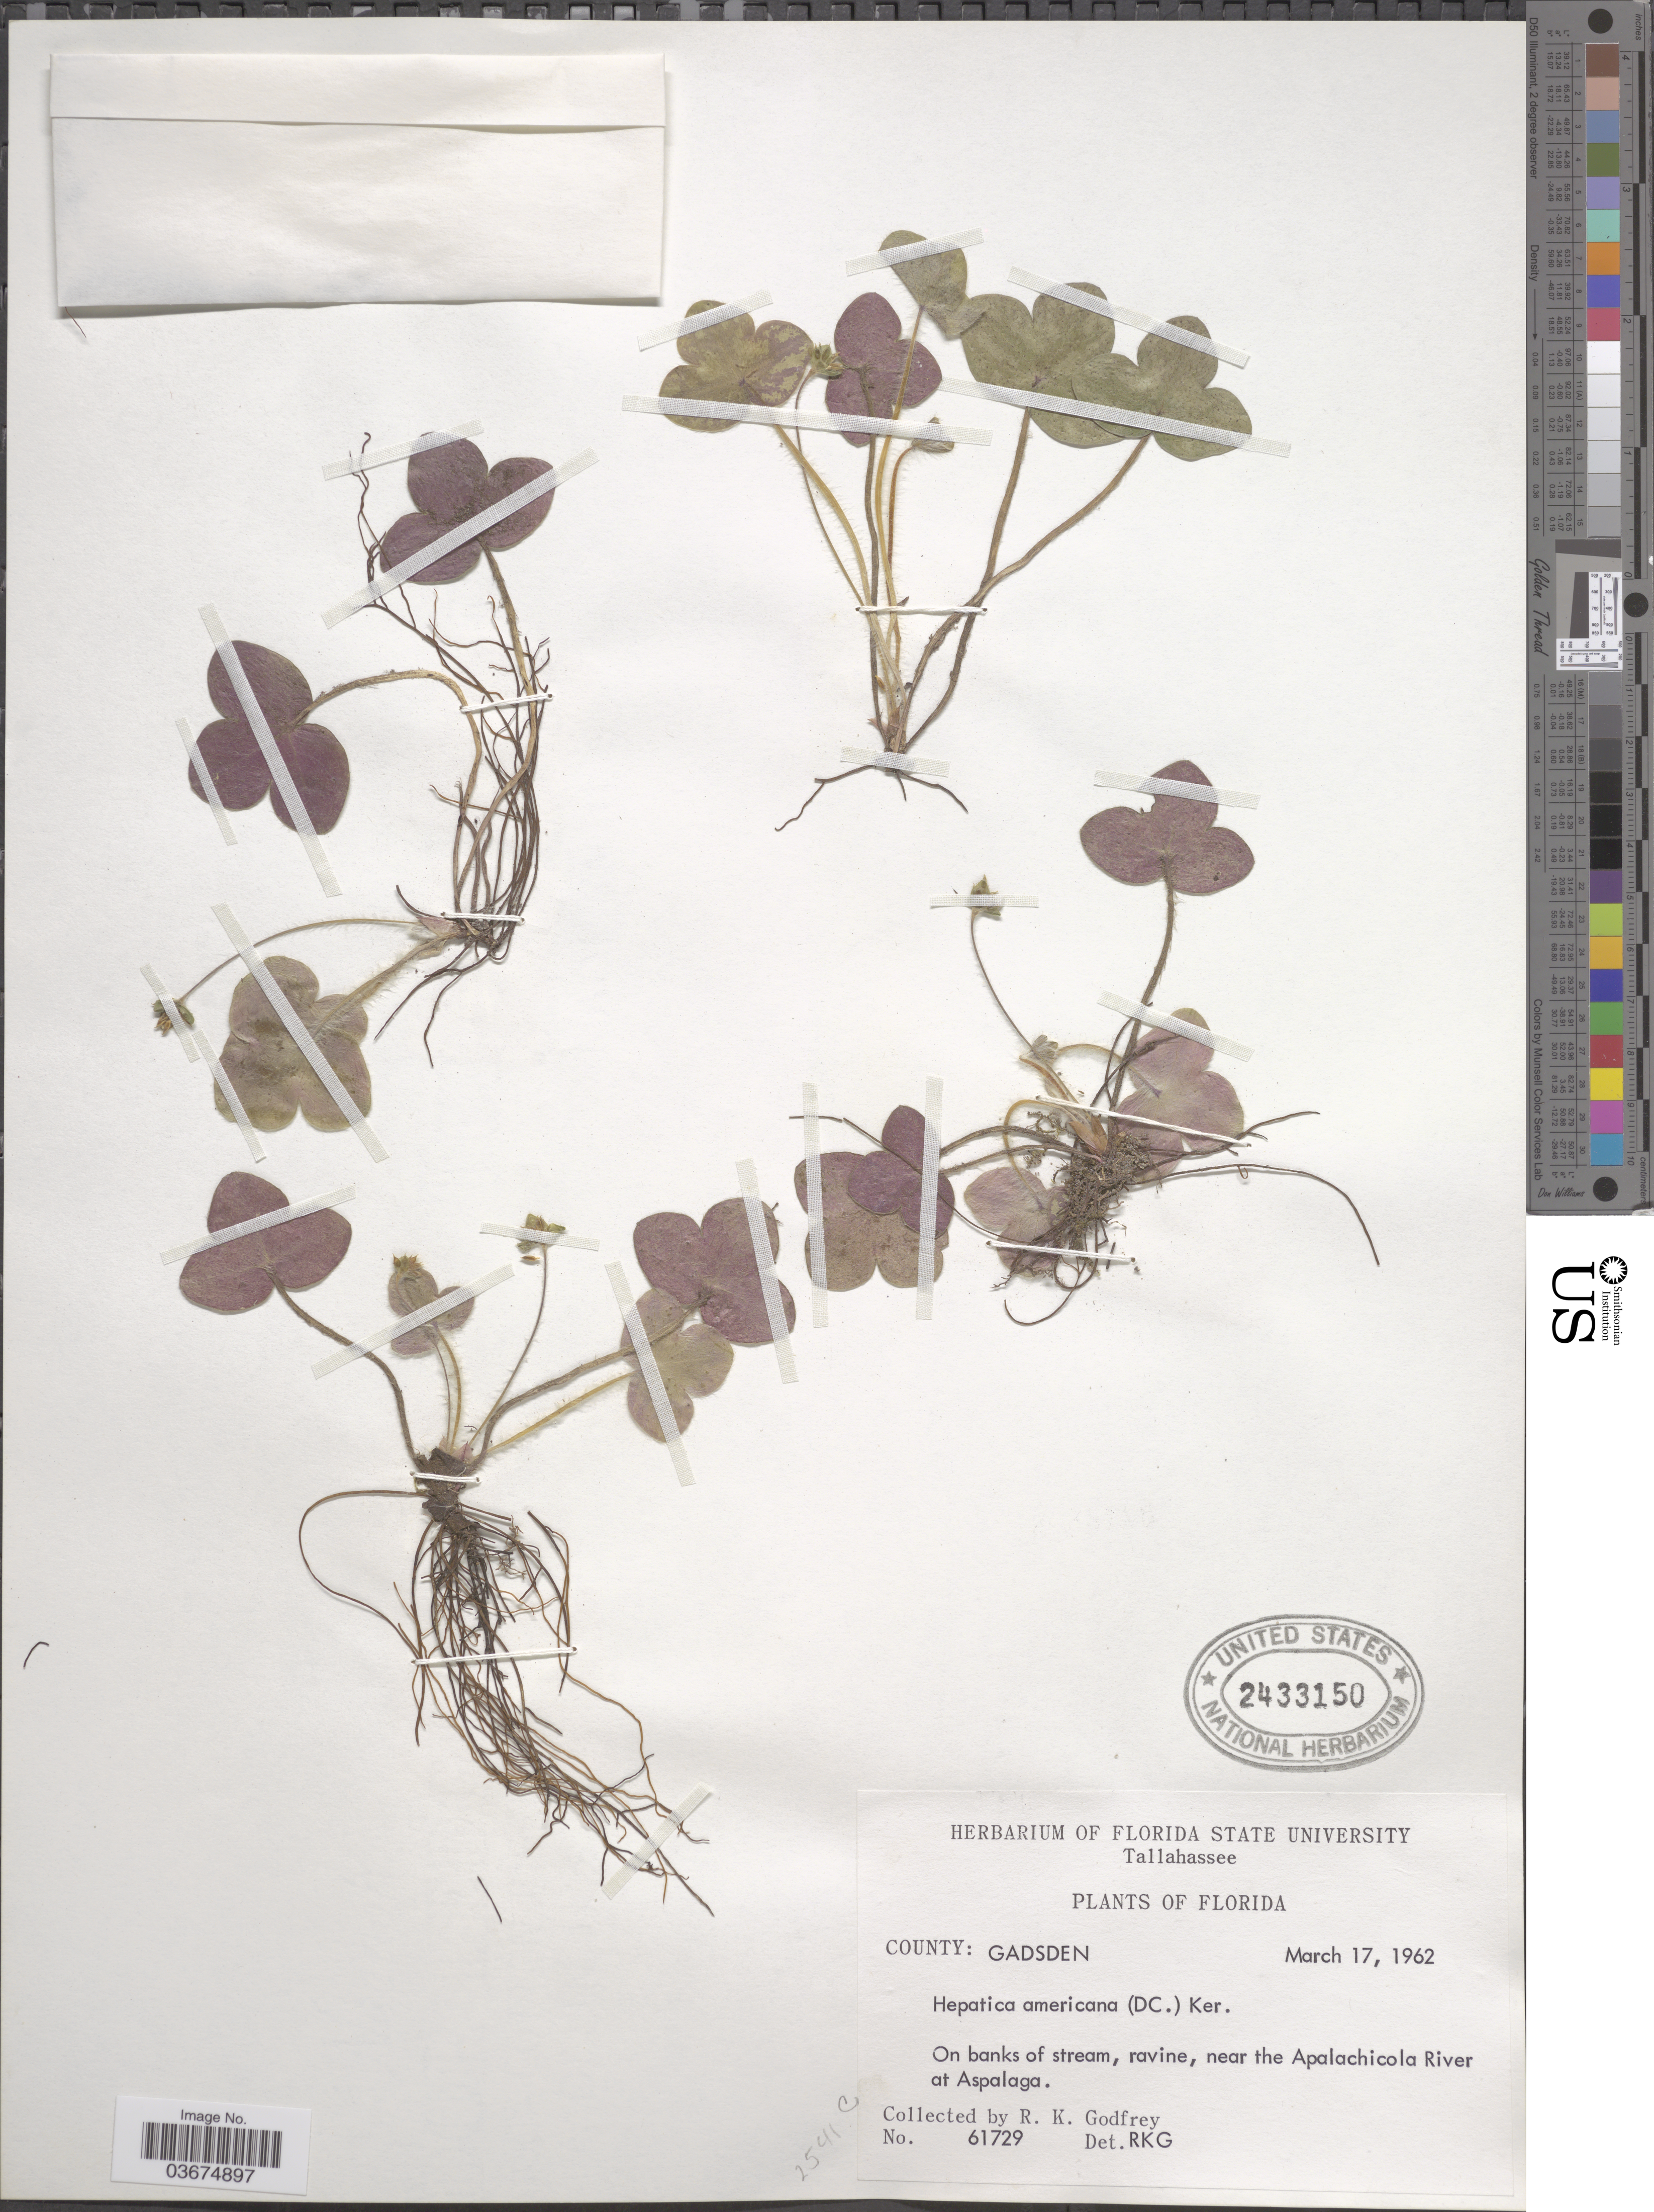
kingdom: Plantae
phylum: Tracheophyta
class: Magnoliopsida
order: Ranunculales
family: Ranunculaceae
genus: Hepatica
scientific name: Hepatica americana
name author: (DC.) Ker Gawl.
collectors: R. K. Godfrey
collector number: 61729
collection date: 1962-03-17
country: United States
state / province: Florida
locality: County: Gadsden. Near the Apalachicola River at Aspalaga.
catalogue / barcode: US 2433150